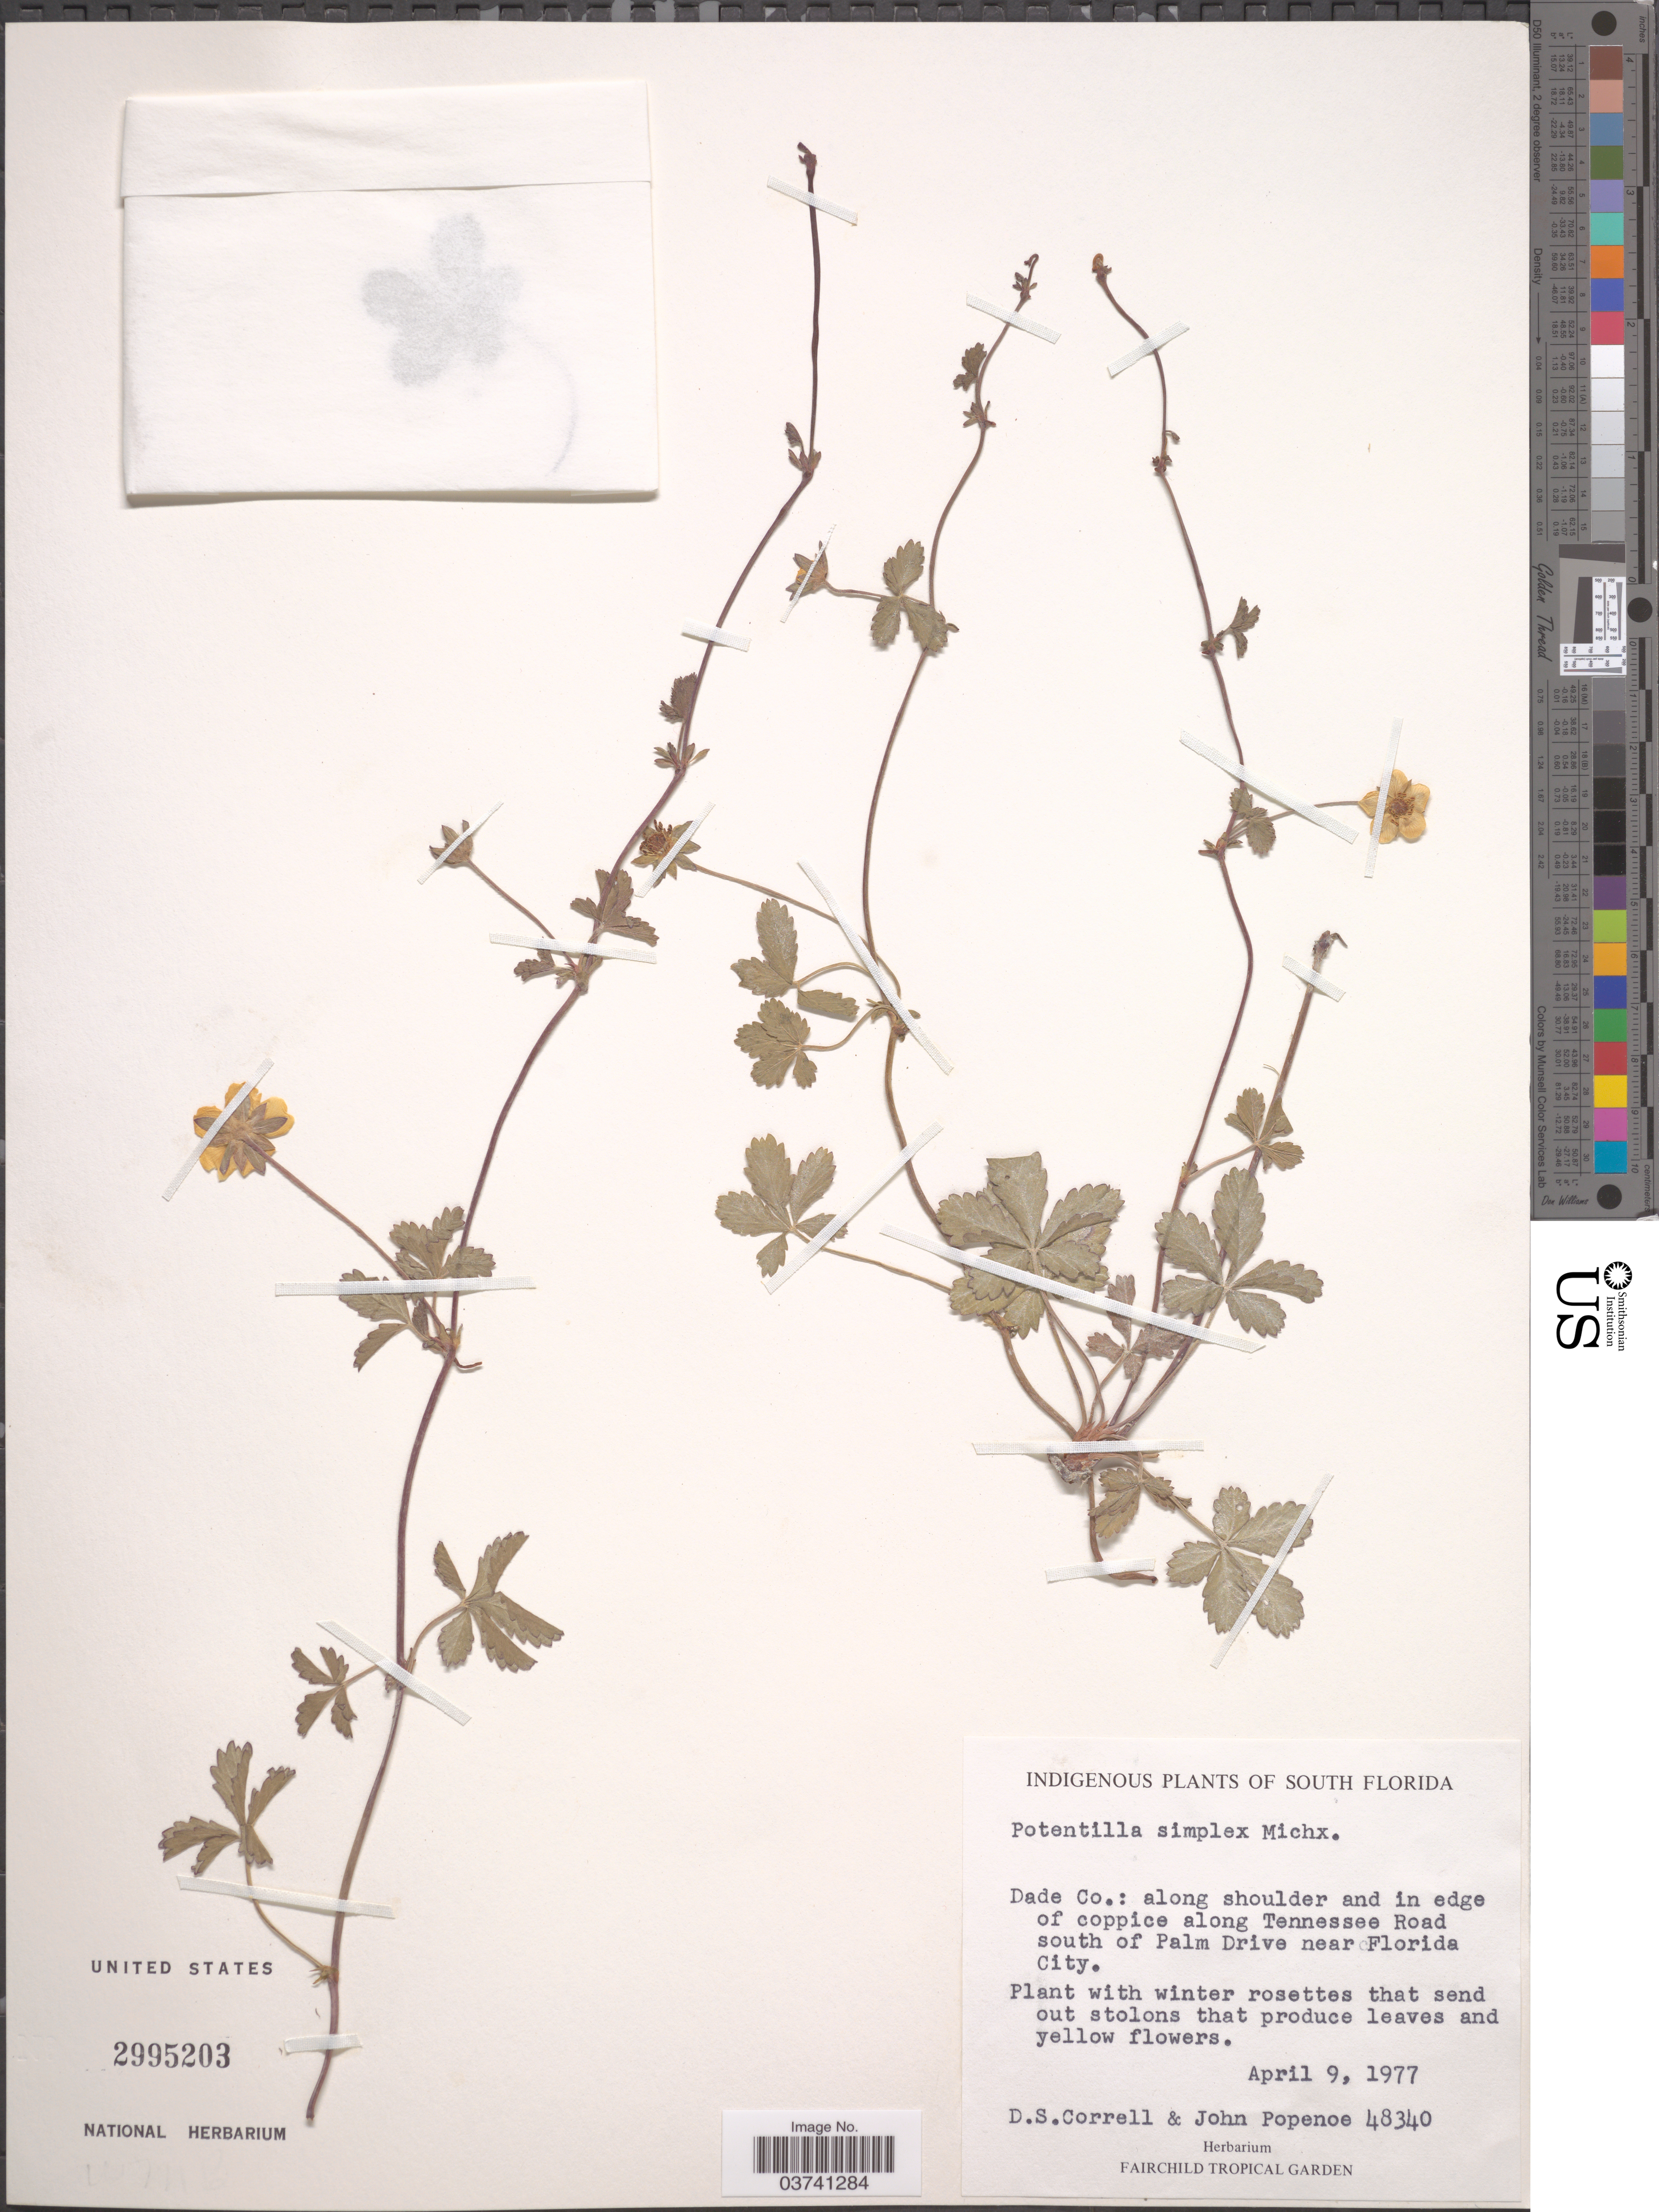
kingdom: Plantae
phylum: Tracheophyta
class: Magnoliopsida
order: Rosales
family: Rosaceae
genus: Potentilla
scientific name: Potentilla simplex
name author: Michx.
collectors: D. S. Correll & J. Popenoe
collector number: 48340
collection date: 1977-04-09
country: United States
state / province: Florida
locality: South Florida. Dade Co.: along shoulder and in edge of coppice along Tennessee Road south of Palm Drive near Florida City.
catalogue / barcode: US 2995203